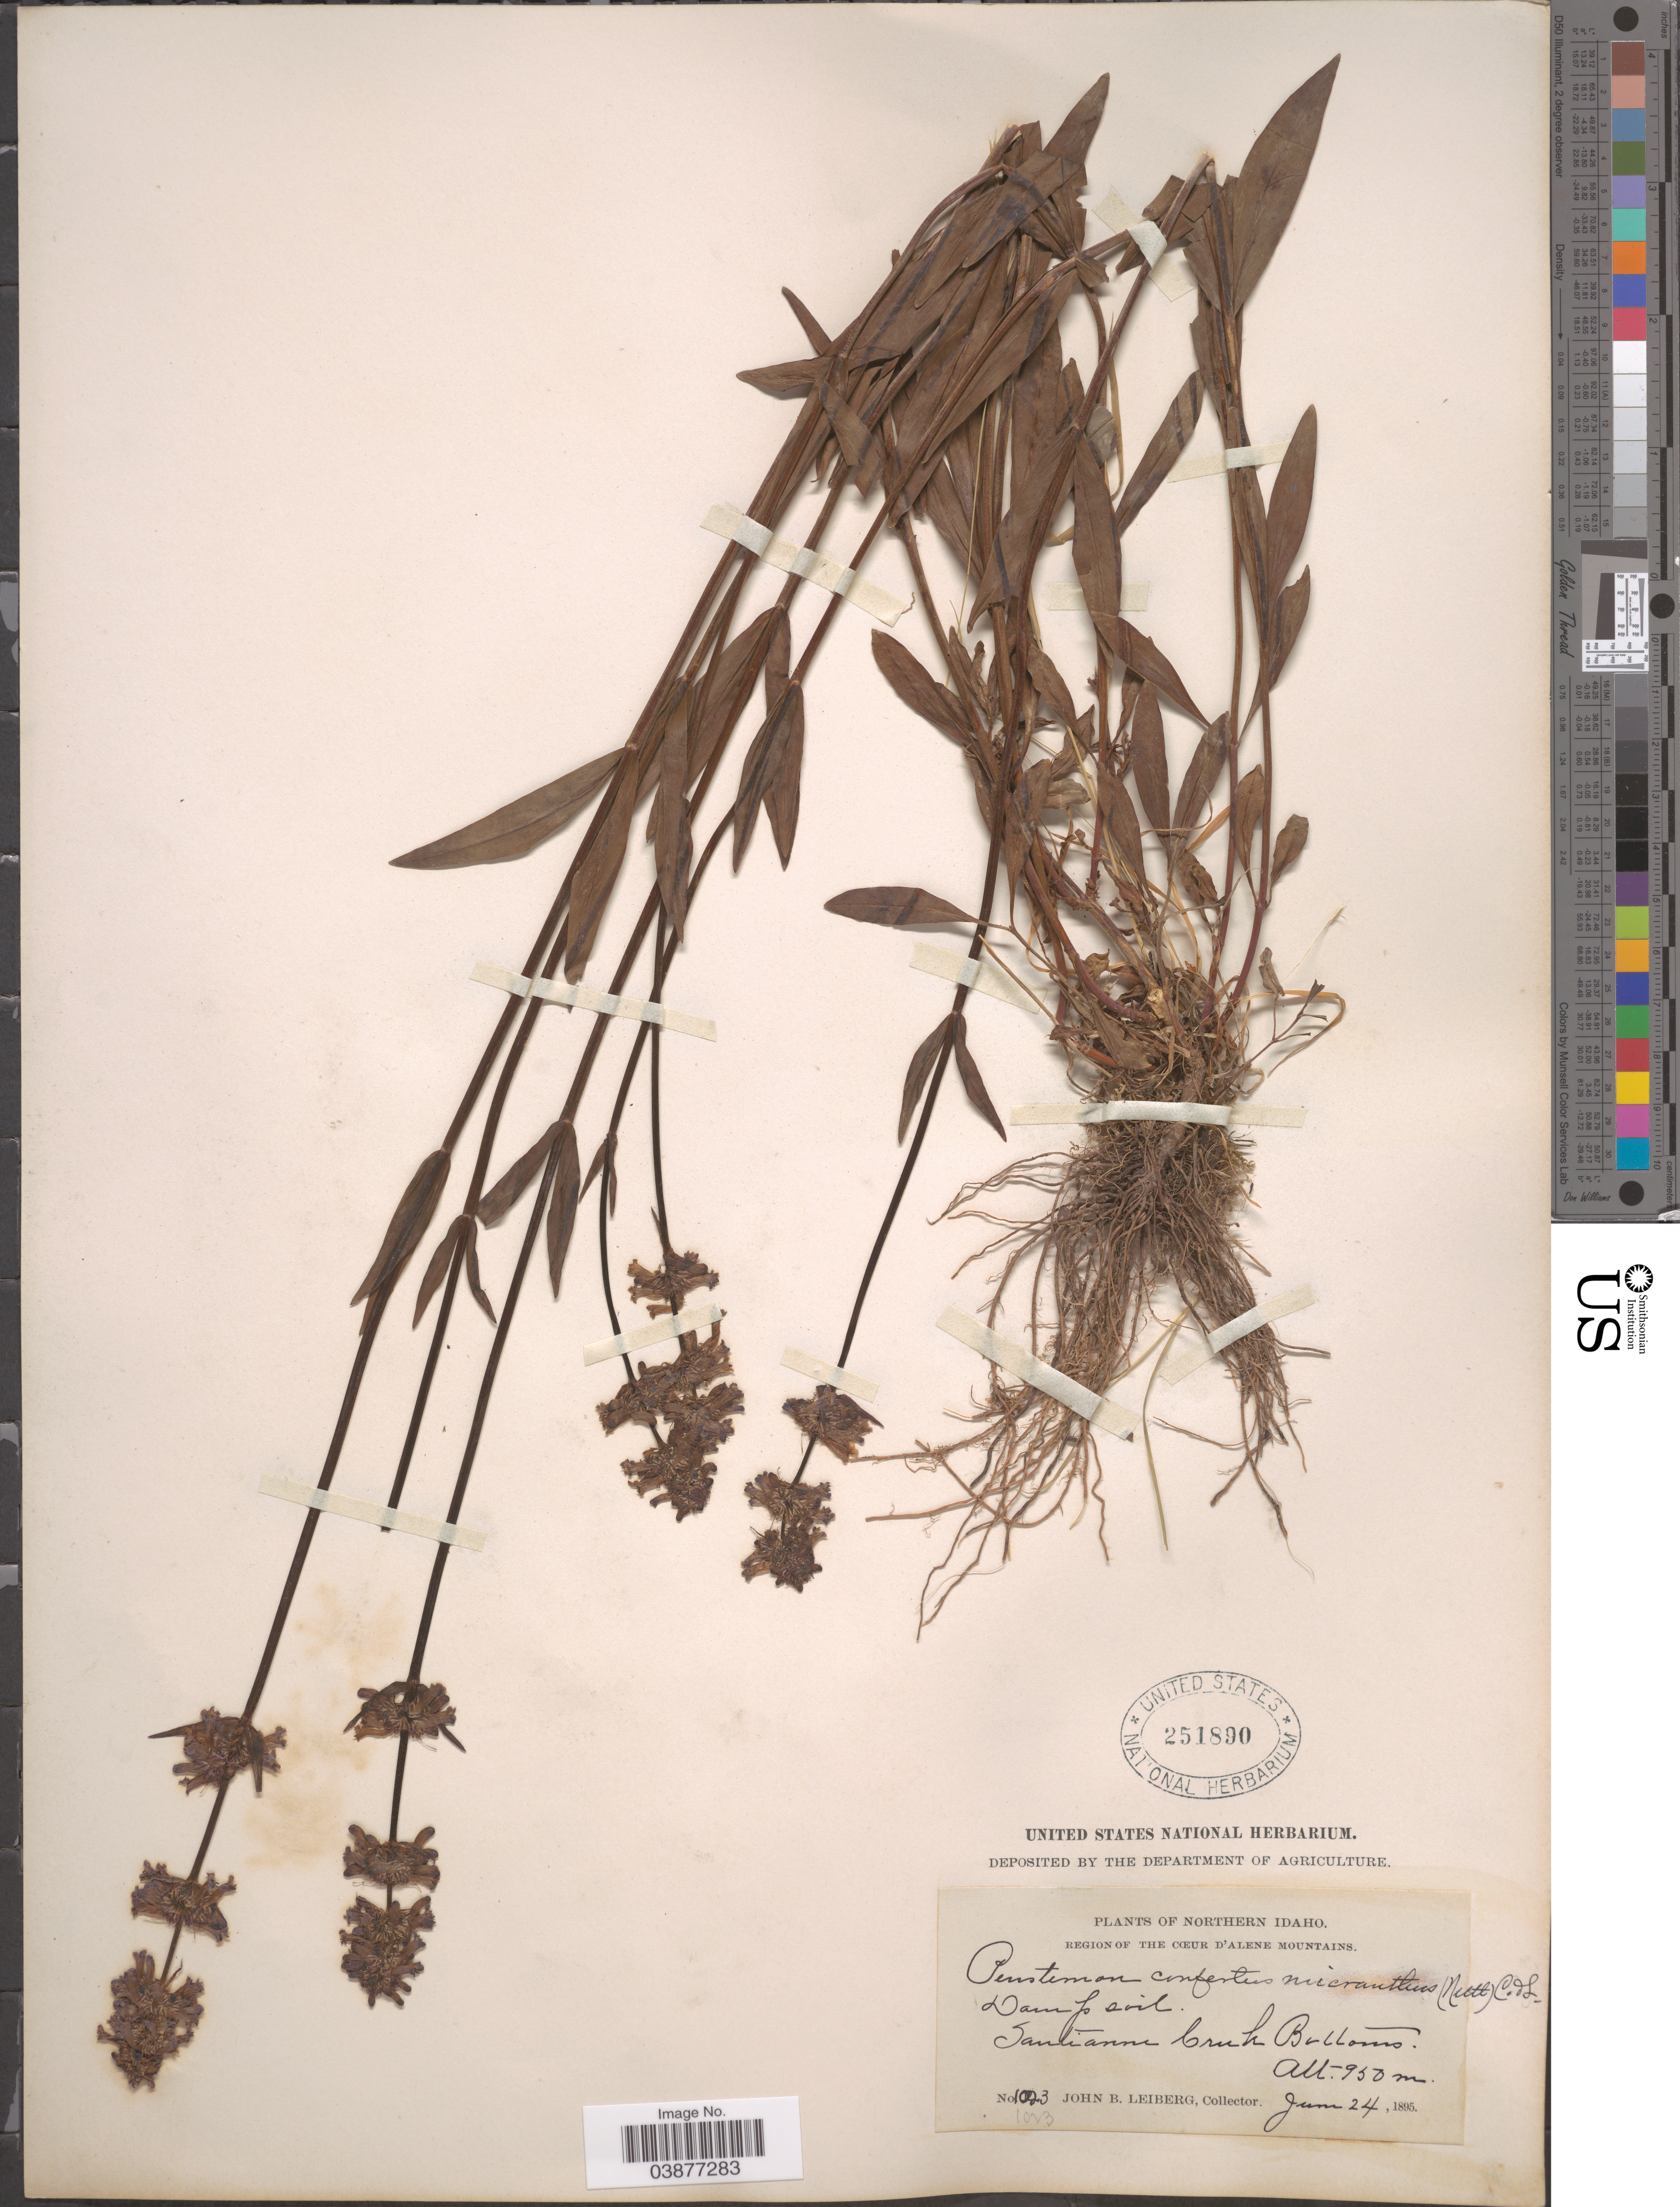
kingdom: Plantae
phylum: Tracheophyta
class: Magnoliopsida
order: Lamiales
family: Plantaginaceae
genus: Penstemon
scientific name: Penstemon procerus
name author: Douglas ex Graham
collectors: J. B. Leiberg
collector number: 1023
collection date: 1895-06-24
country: United States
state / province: Idaho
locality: Northern Idaho. Region of the Cœur d'Alene Mountains. Santianne Creek Bottoms.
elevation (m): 950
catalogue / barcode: US 251890